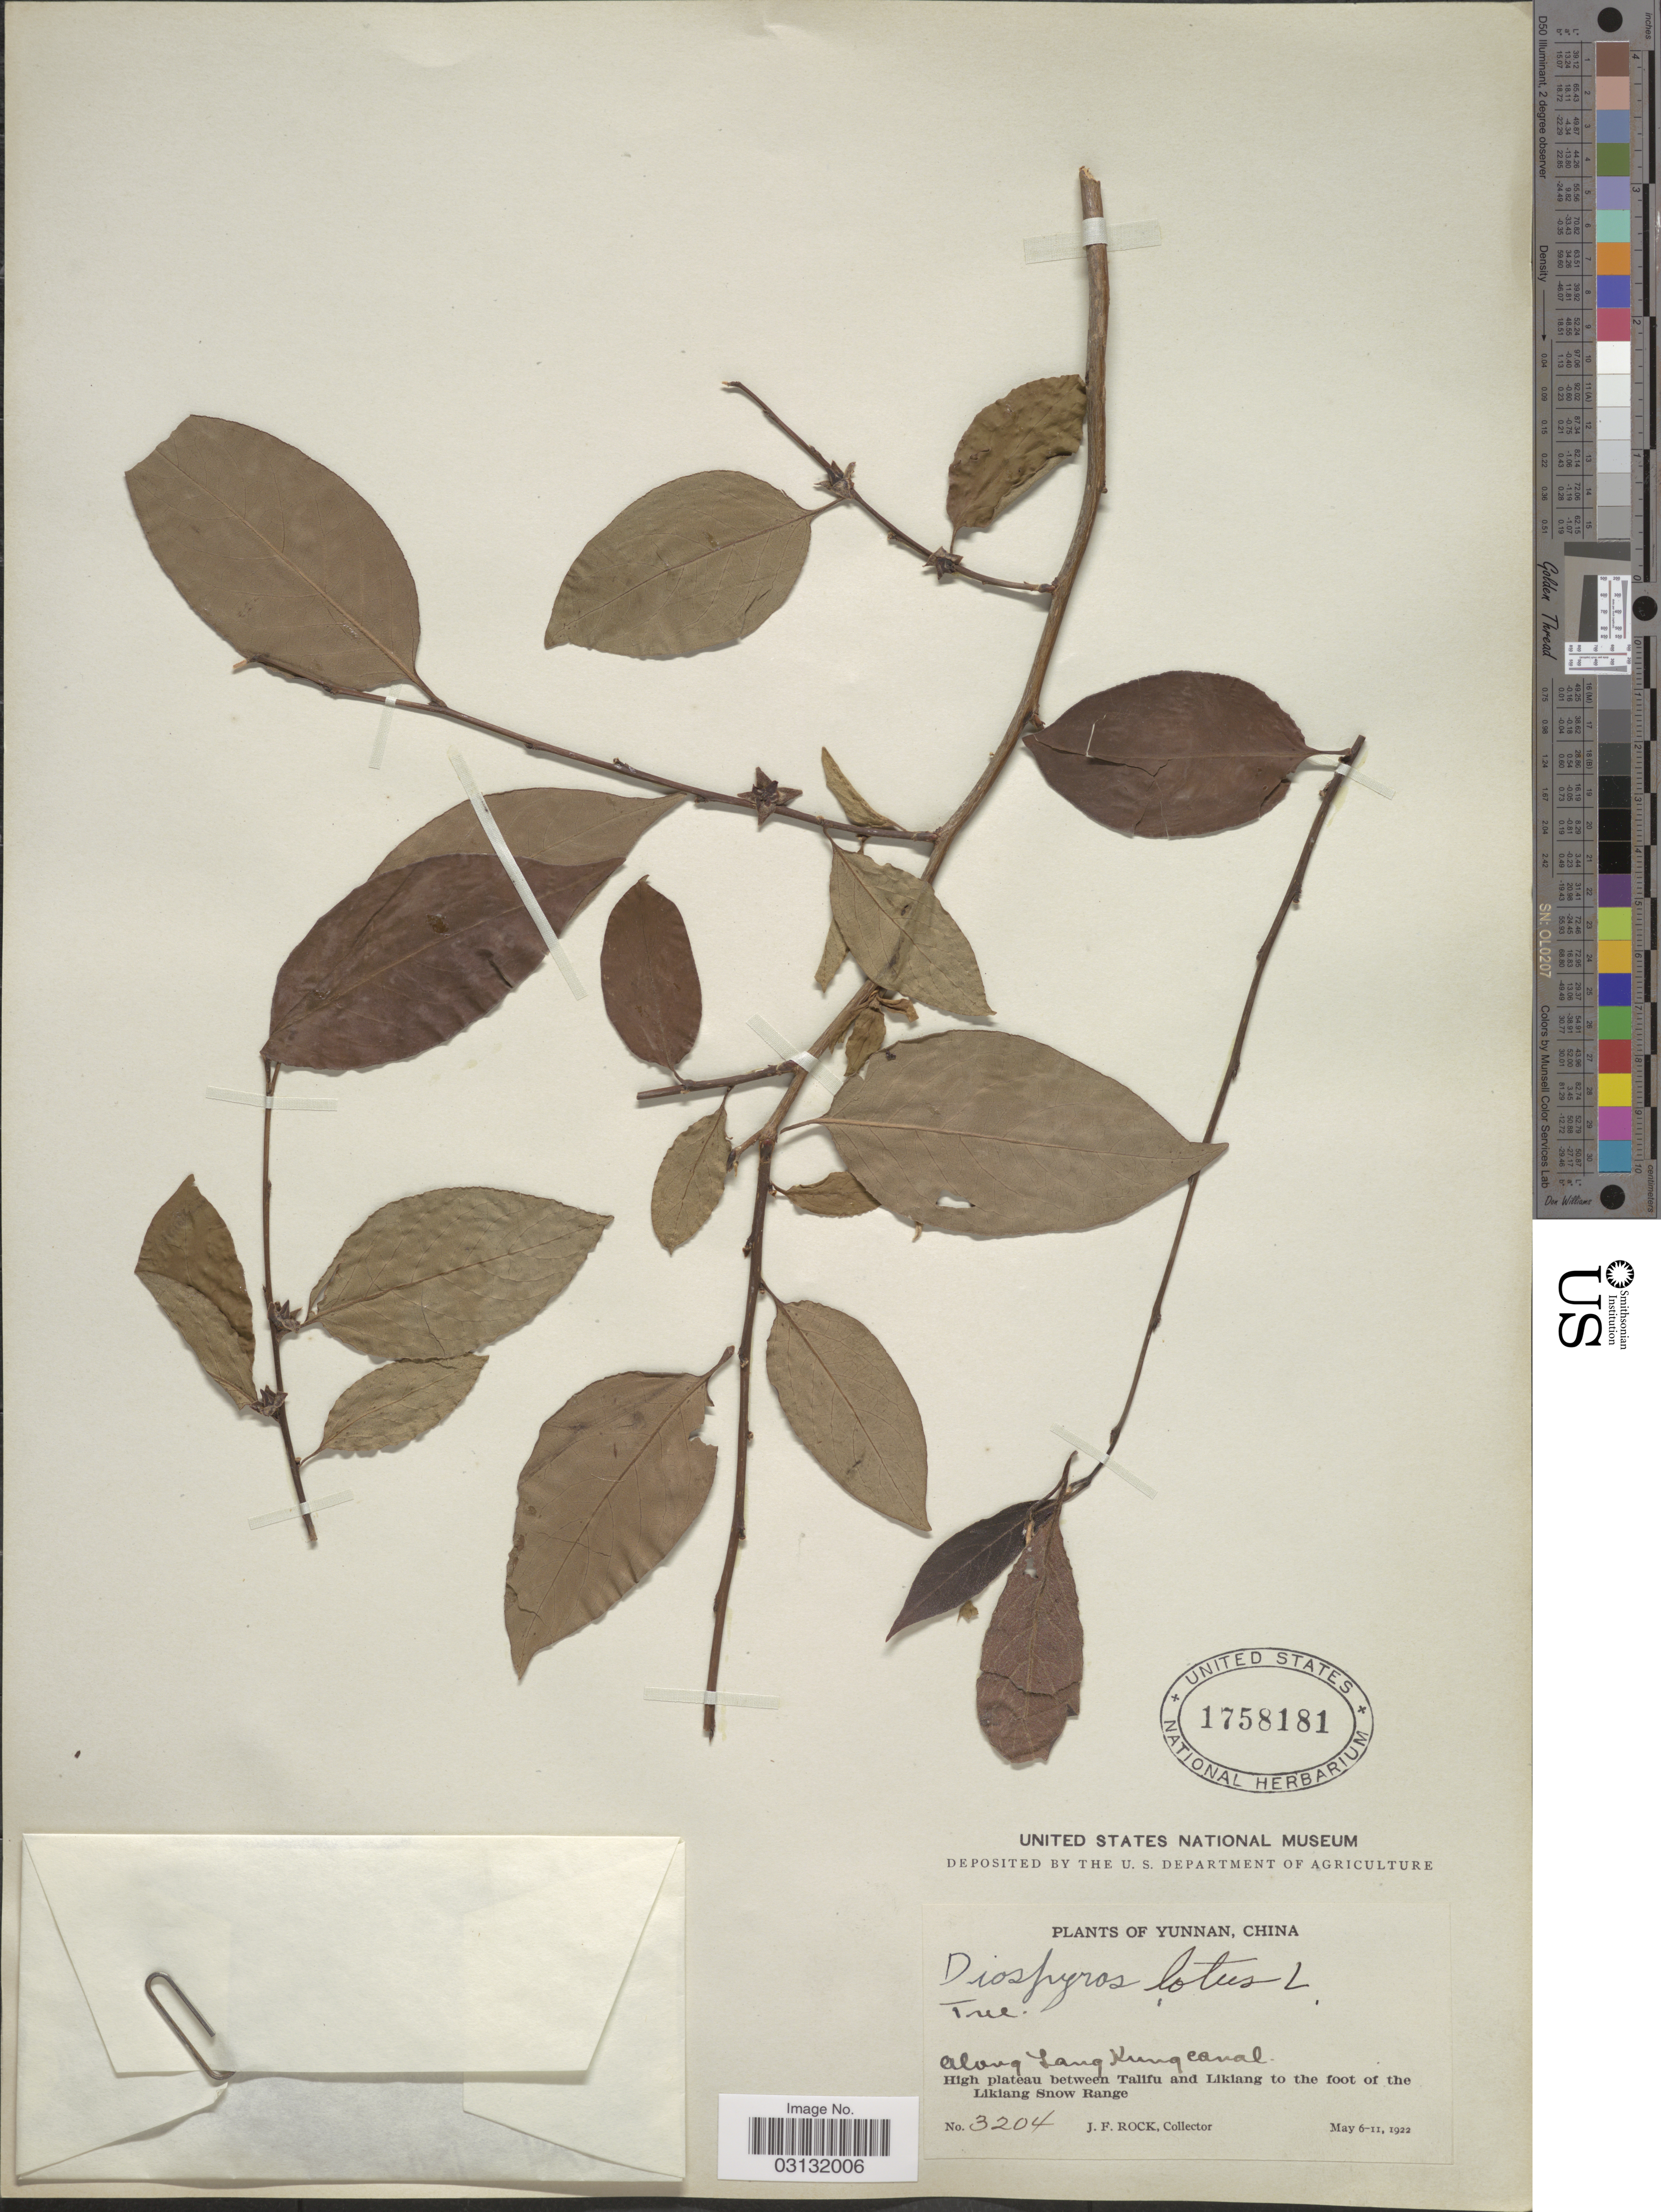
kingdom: Plantae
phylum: Tracheophyta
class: Magnoliopsida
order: Ericales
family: Ebenaceae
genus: Diospyros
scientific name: Diospyros lotus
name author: L.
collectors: J. Rock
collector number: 3204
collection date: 1922-05-06/1922-05-11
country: China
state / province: Yunnan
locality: Along Lang Kung canal, High plateau between Talifu and Likiang to the foot of the Likiang Snow Range.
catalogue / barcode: US 1758181